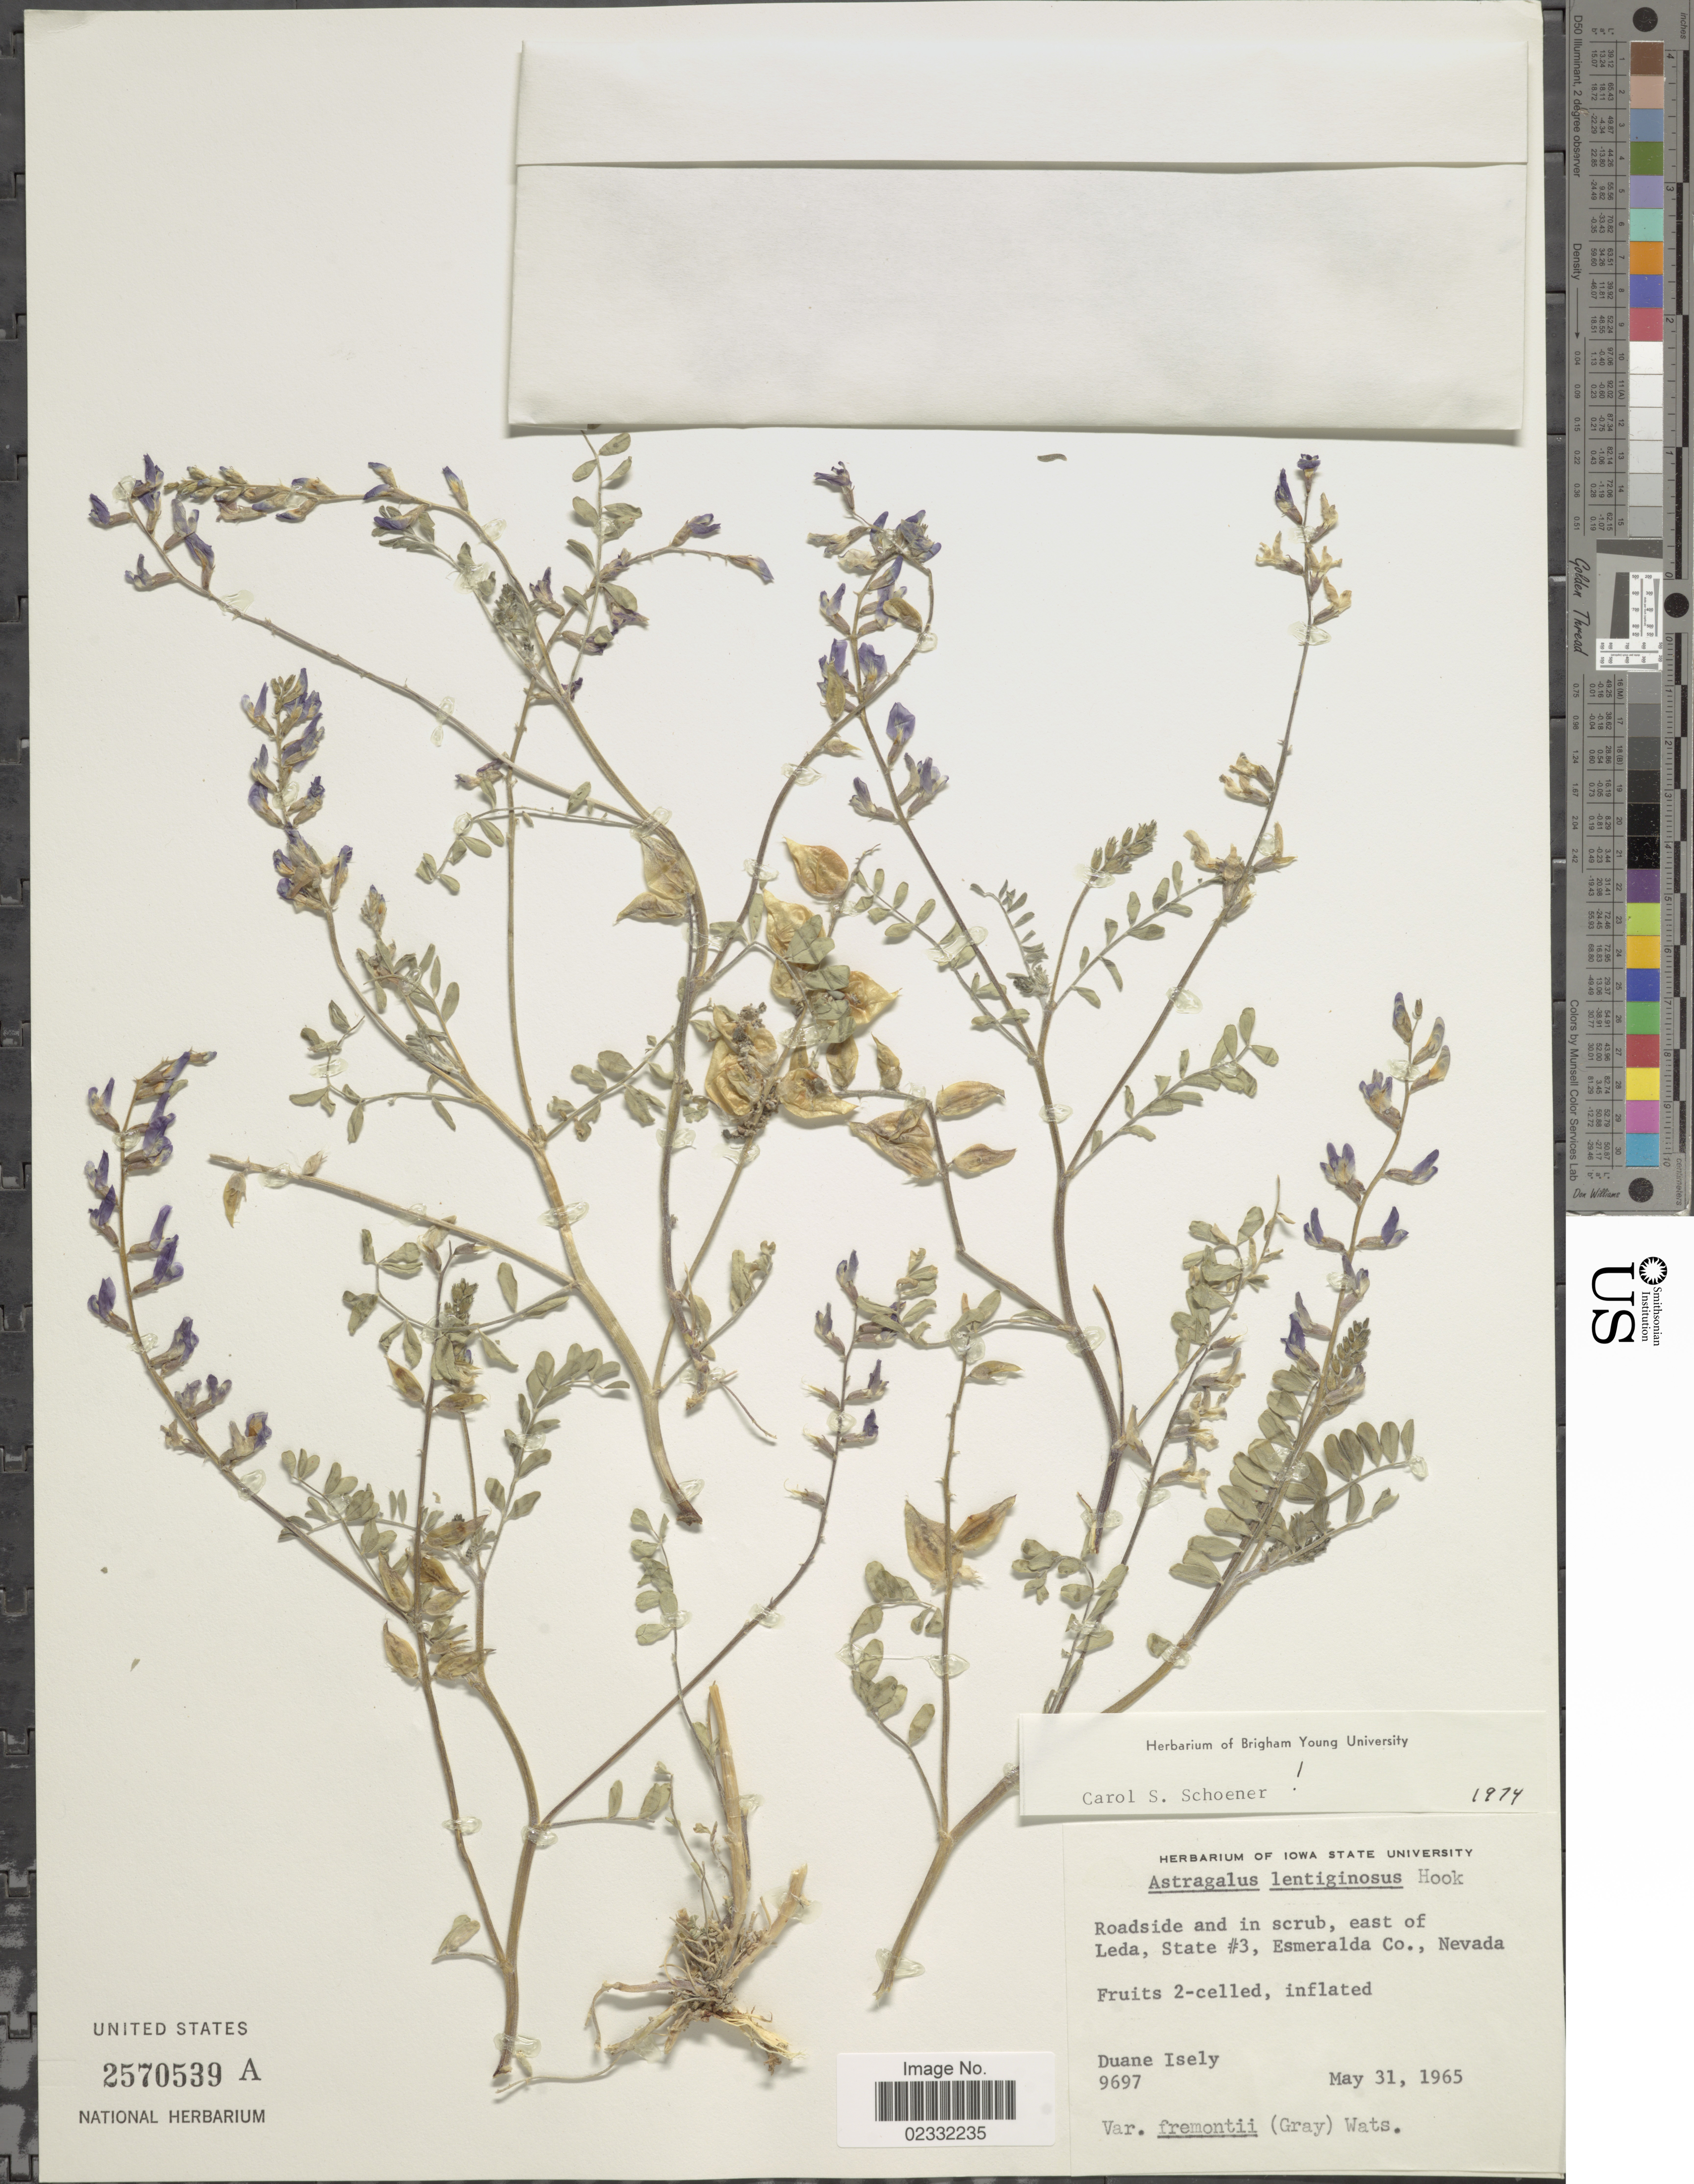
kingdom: Plantae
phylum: Tracheophyta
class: Magnoliopsida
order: Fabales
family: Fabaceae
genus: Astragalus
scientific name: Astragalus lentiginosus var. fremontii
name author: (A. Gray ex Torr.) S. Watson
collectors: D. Isely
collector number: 9697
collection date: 1965-05-31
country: United States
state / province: Nevada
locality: Roadside and in scrub, east of Leda, State #3, Esmeralda Co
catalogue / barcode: US 2570539A